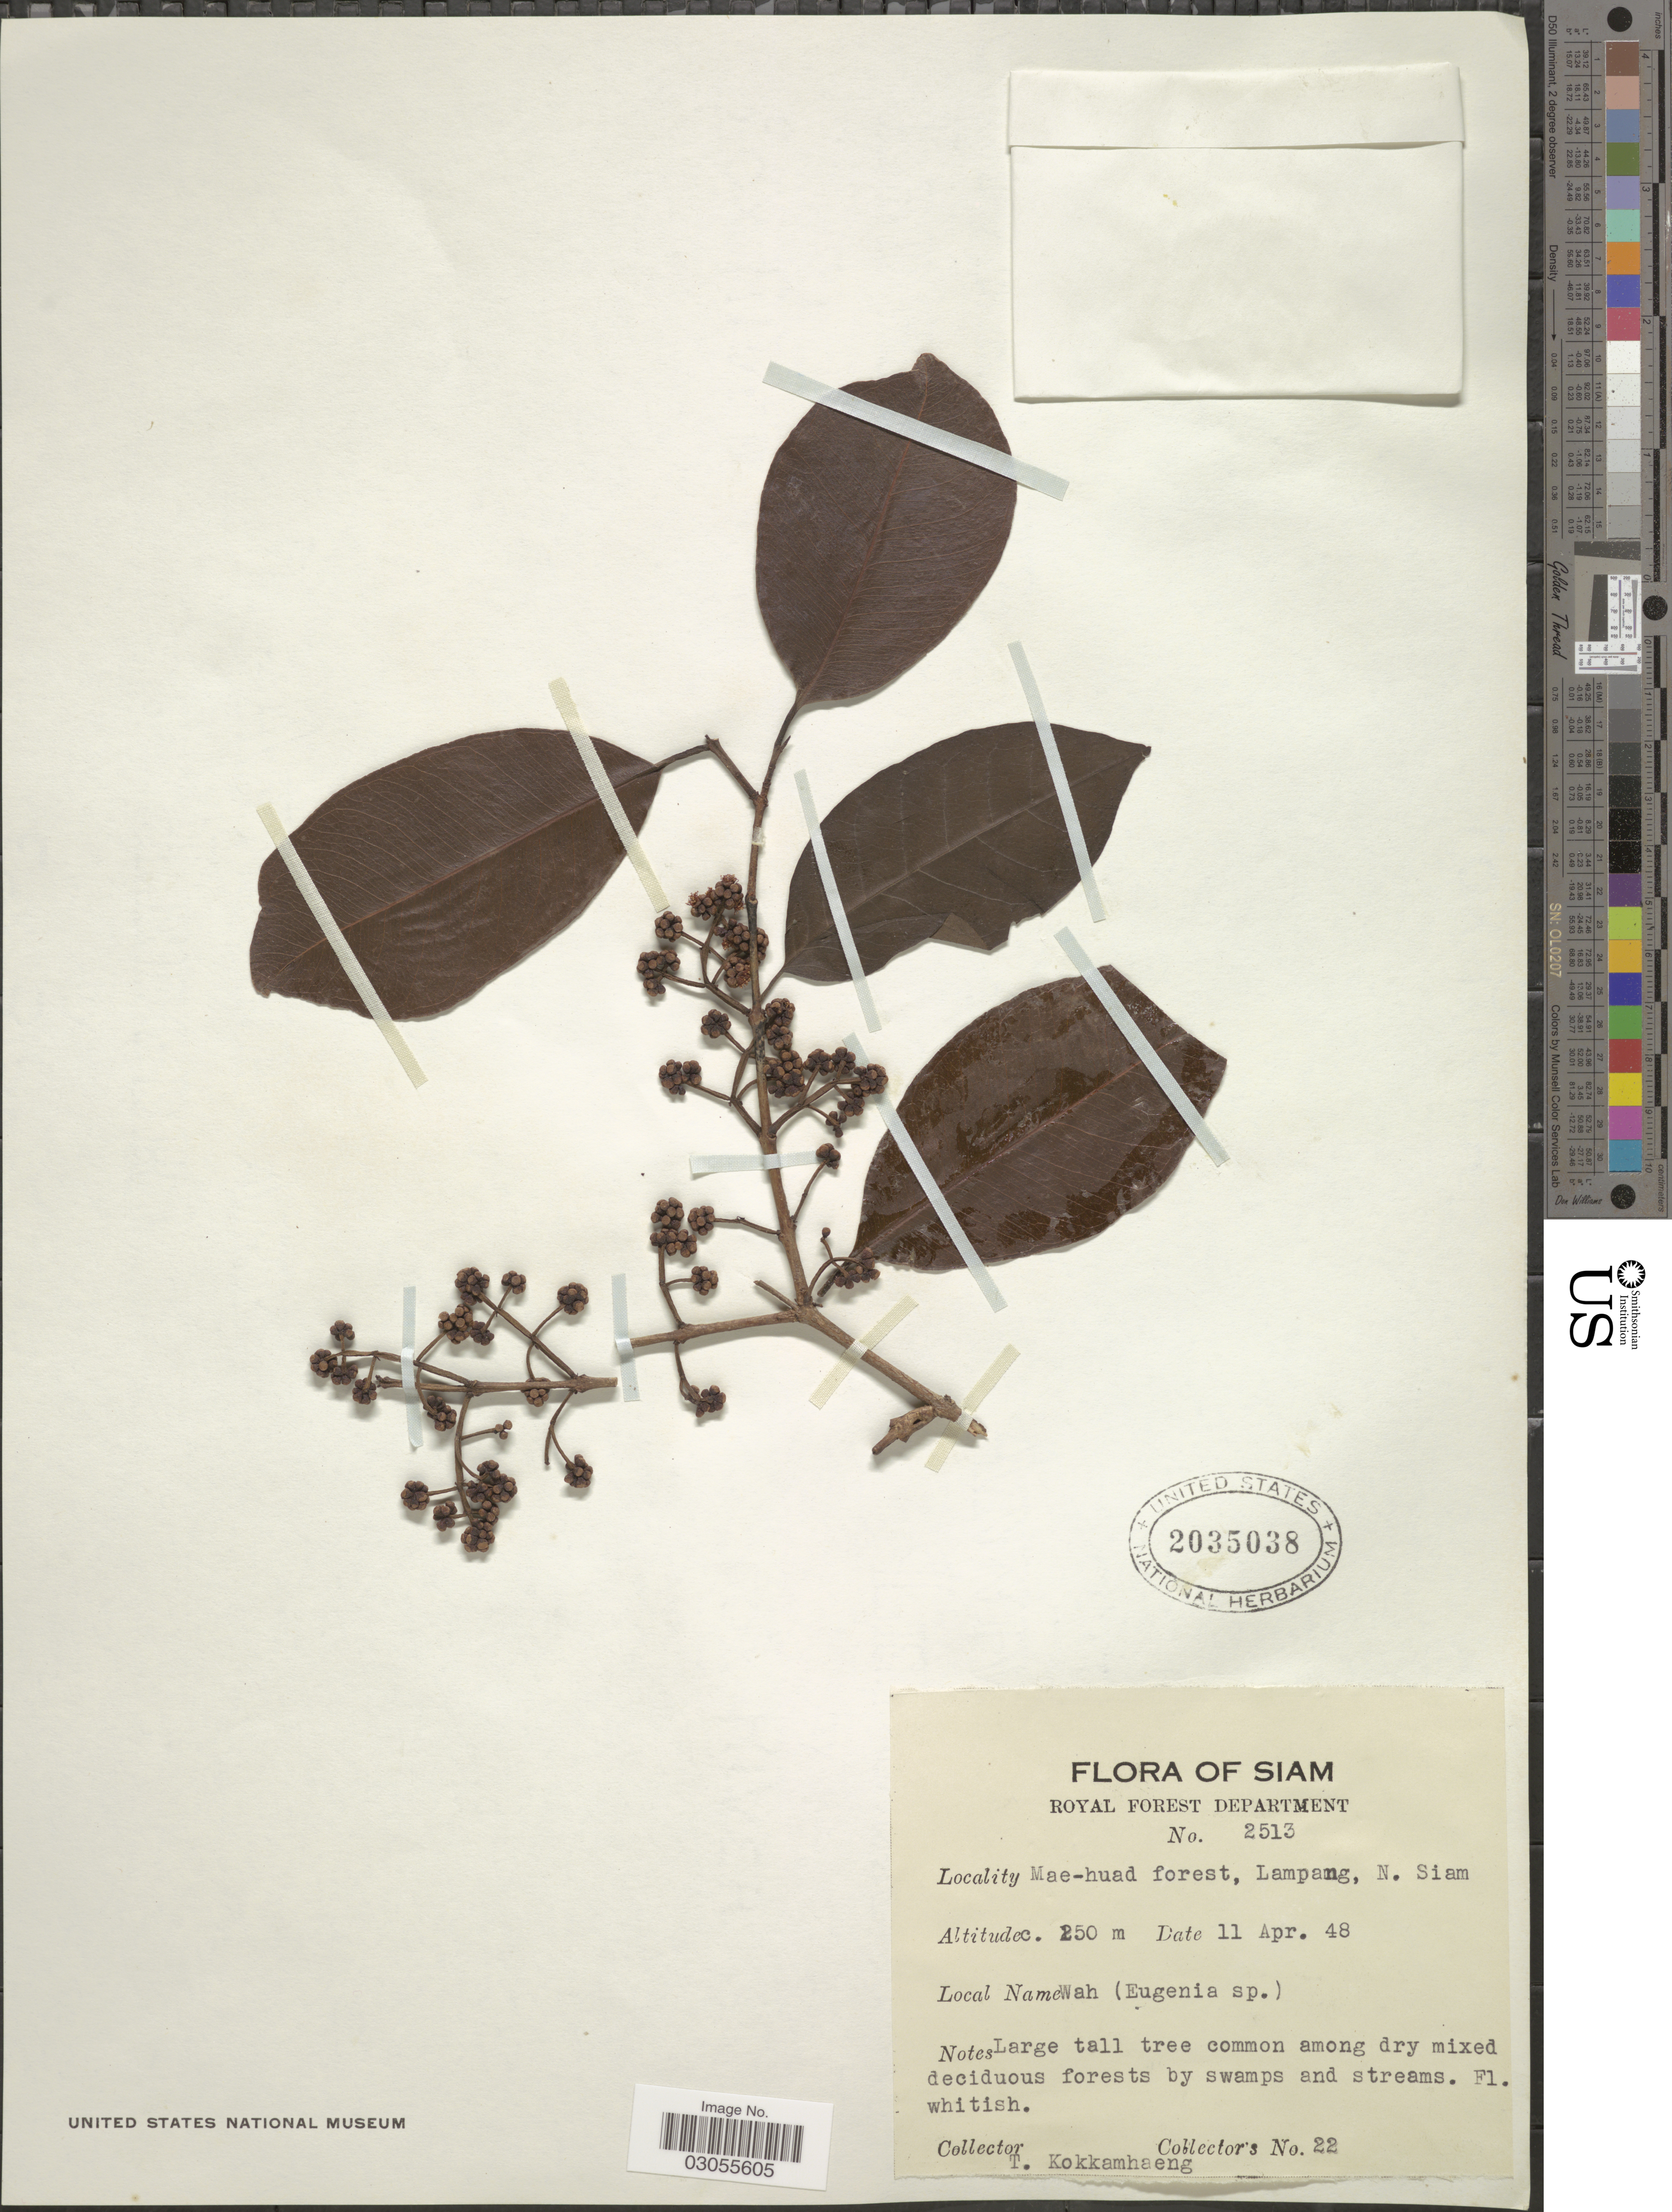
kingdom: Plantae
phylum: Tracheophyta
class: Magnoliopsida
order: Myrtales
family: Myrtaceae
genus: Syzygium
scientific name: Syzygium cumini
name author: (L.) Skeels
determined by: Strong, Mark T., (BOT), Smithsonian Institution - National Museum of Natural History (UNITED STATES)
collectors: T. Kokkamhaeng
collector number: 22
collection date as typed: Transcribed d/m/y: 11/4/48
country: Thailand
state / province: Lampang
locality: Mae-huad forest, N. Siam.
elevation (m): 250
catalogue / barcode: US 2035038